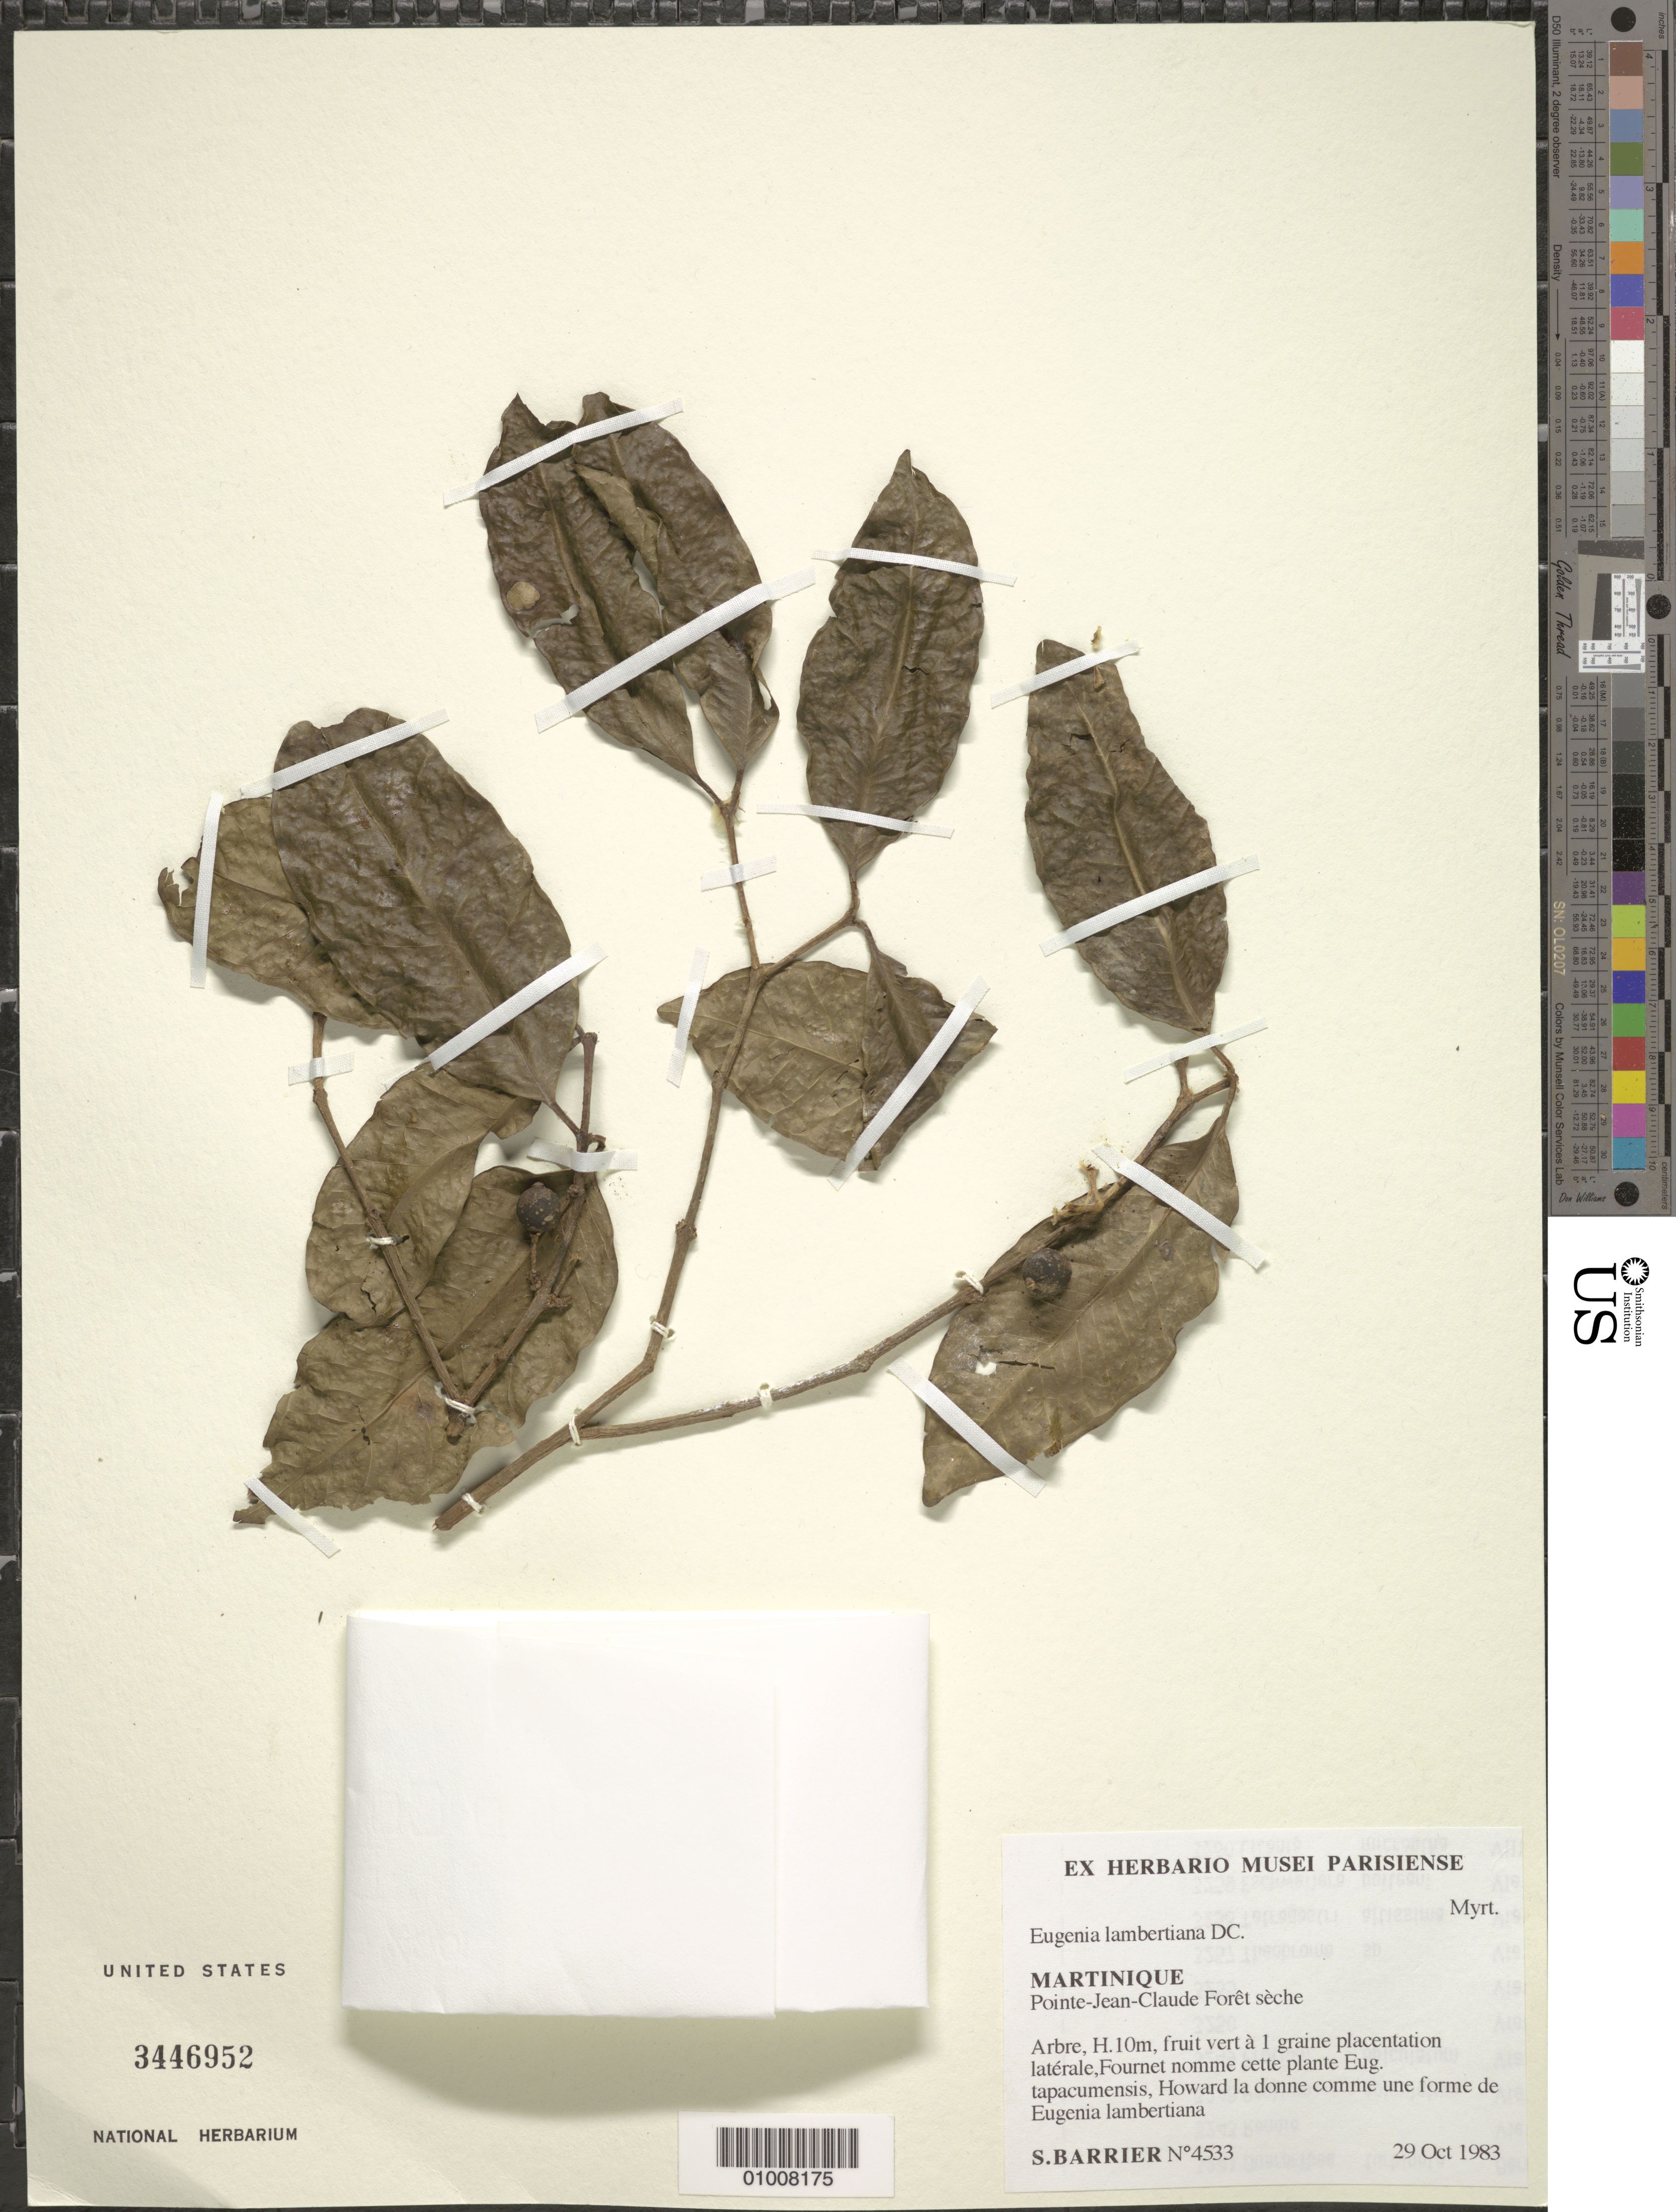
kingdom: Plantae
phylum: Tracheophyta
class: Magnoliopsida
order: Myrtales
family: Myrtaceae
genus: Eugenia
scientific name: Eugenia lambertiana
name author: DC.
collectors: S. Barrier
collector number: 4533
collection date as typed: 29 Oct 1983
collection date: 1983-10-29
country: Martinique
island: Martinique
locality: Point-Jean-Claude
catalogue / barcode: US 3446952